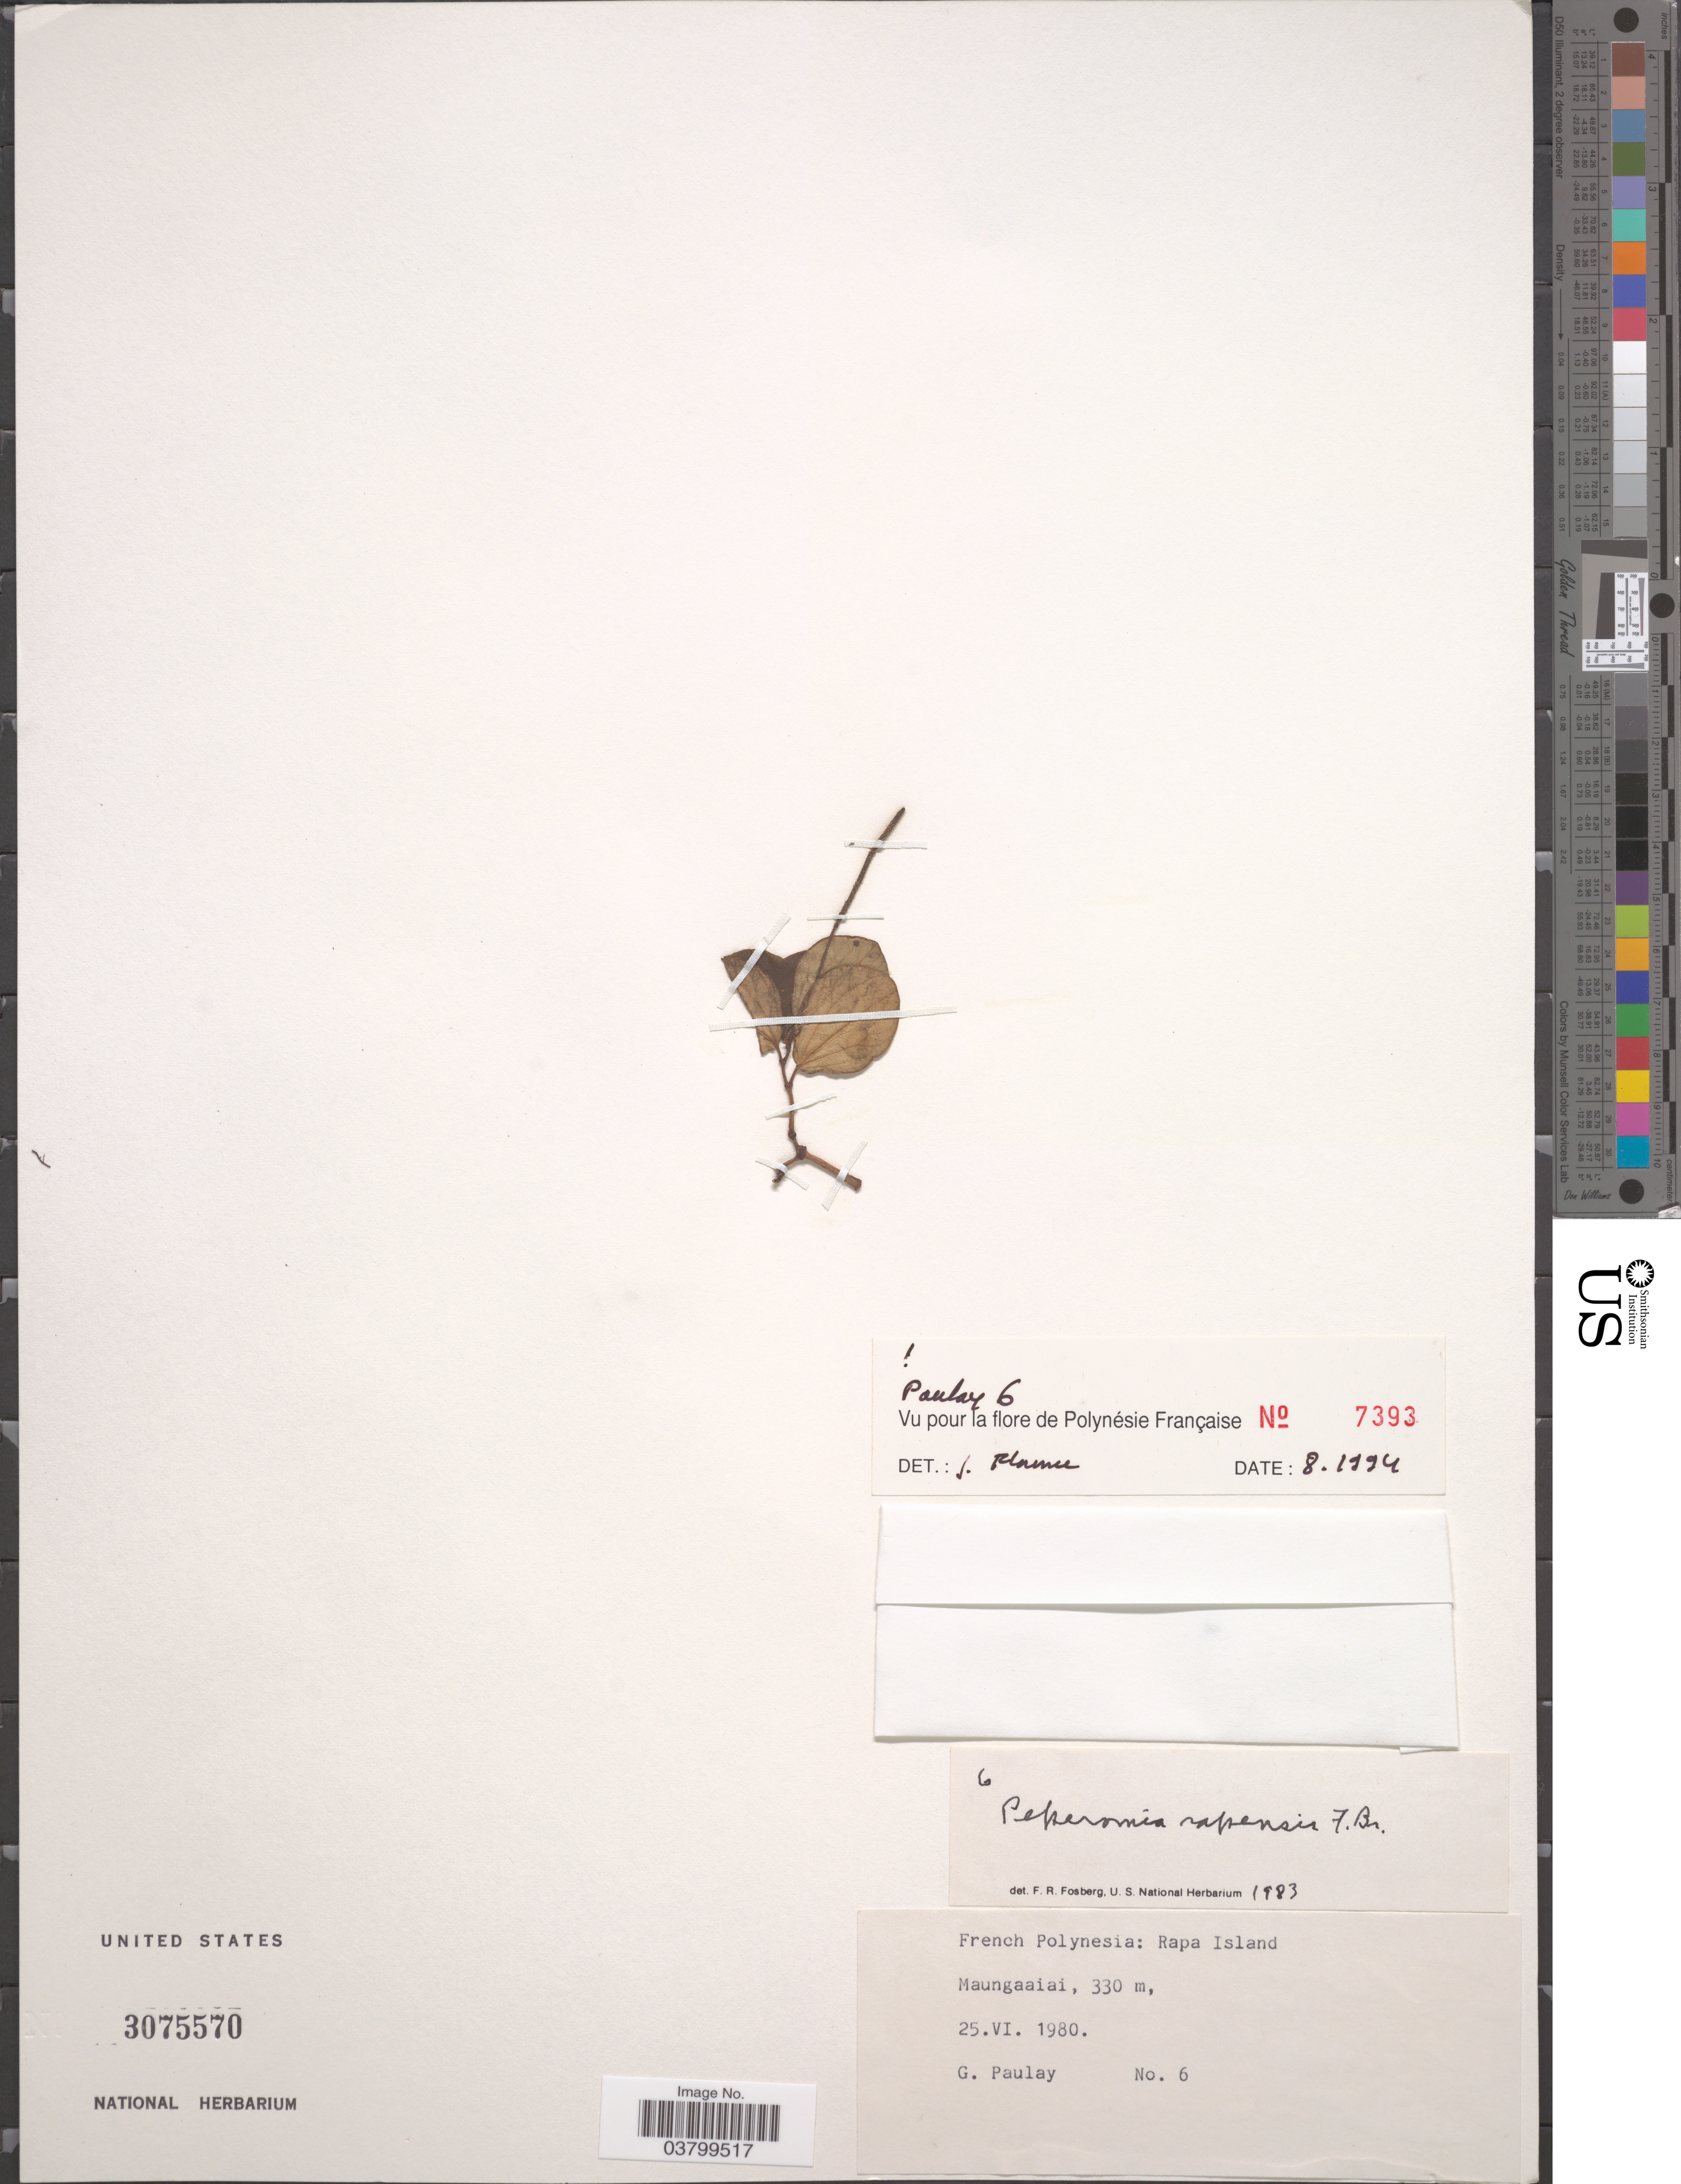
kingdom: Plantae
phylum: Tracheophyta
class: Magnoliopsida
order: Piperales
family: Piperaceae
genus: Peperomia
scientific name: Peperomia rapensis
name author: F. Br.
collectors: G. Paulay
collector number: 6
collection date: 1980-06-25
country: French Polynesia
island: Rapa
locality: Rapa Island. Maungaaiai.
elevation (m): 330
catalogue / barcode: US 3075570